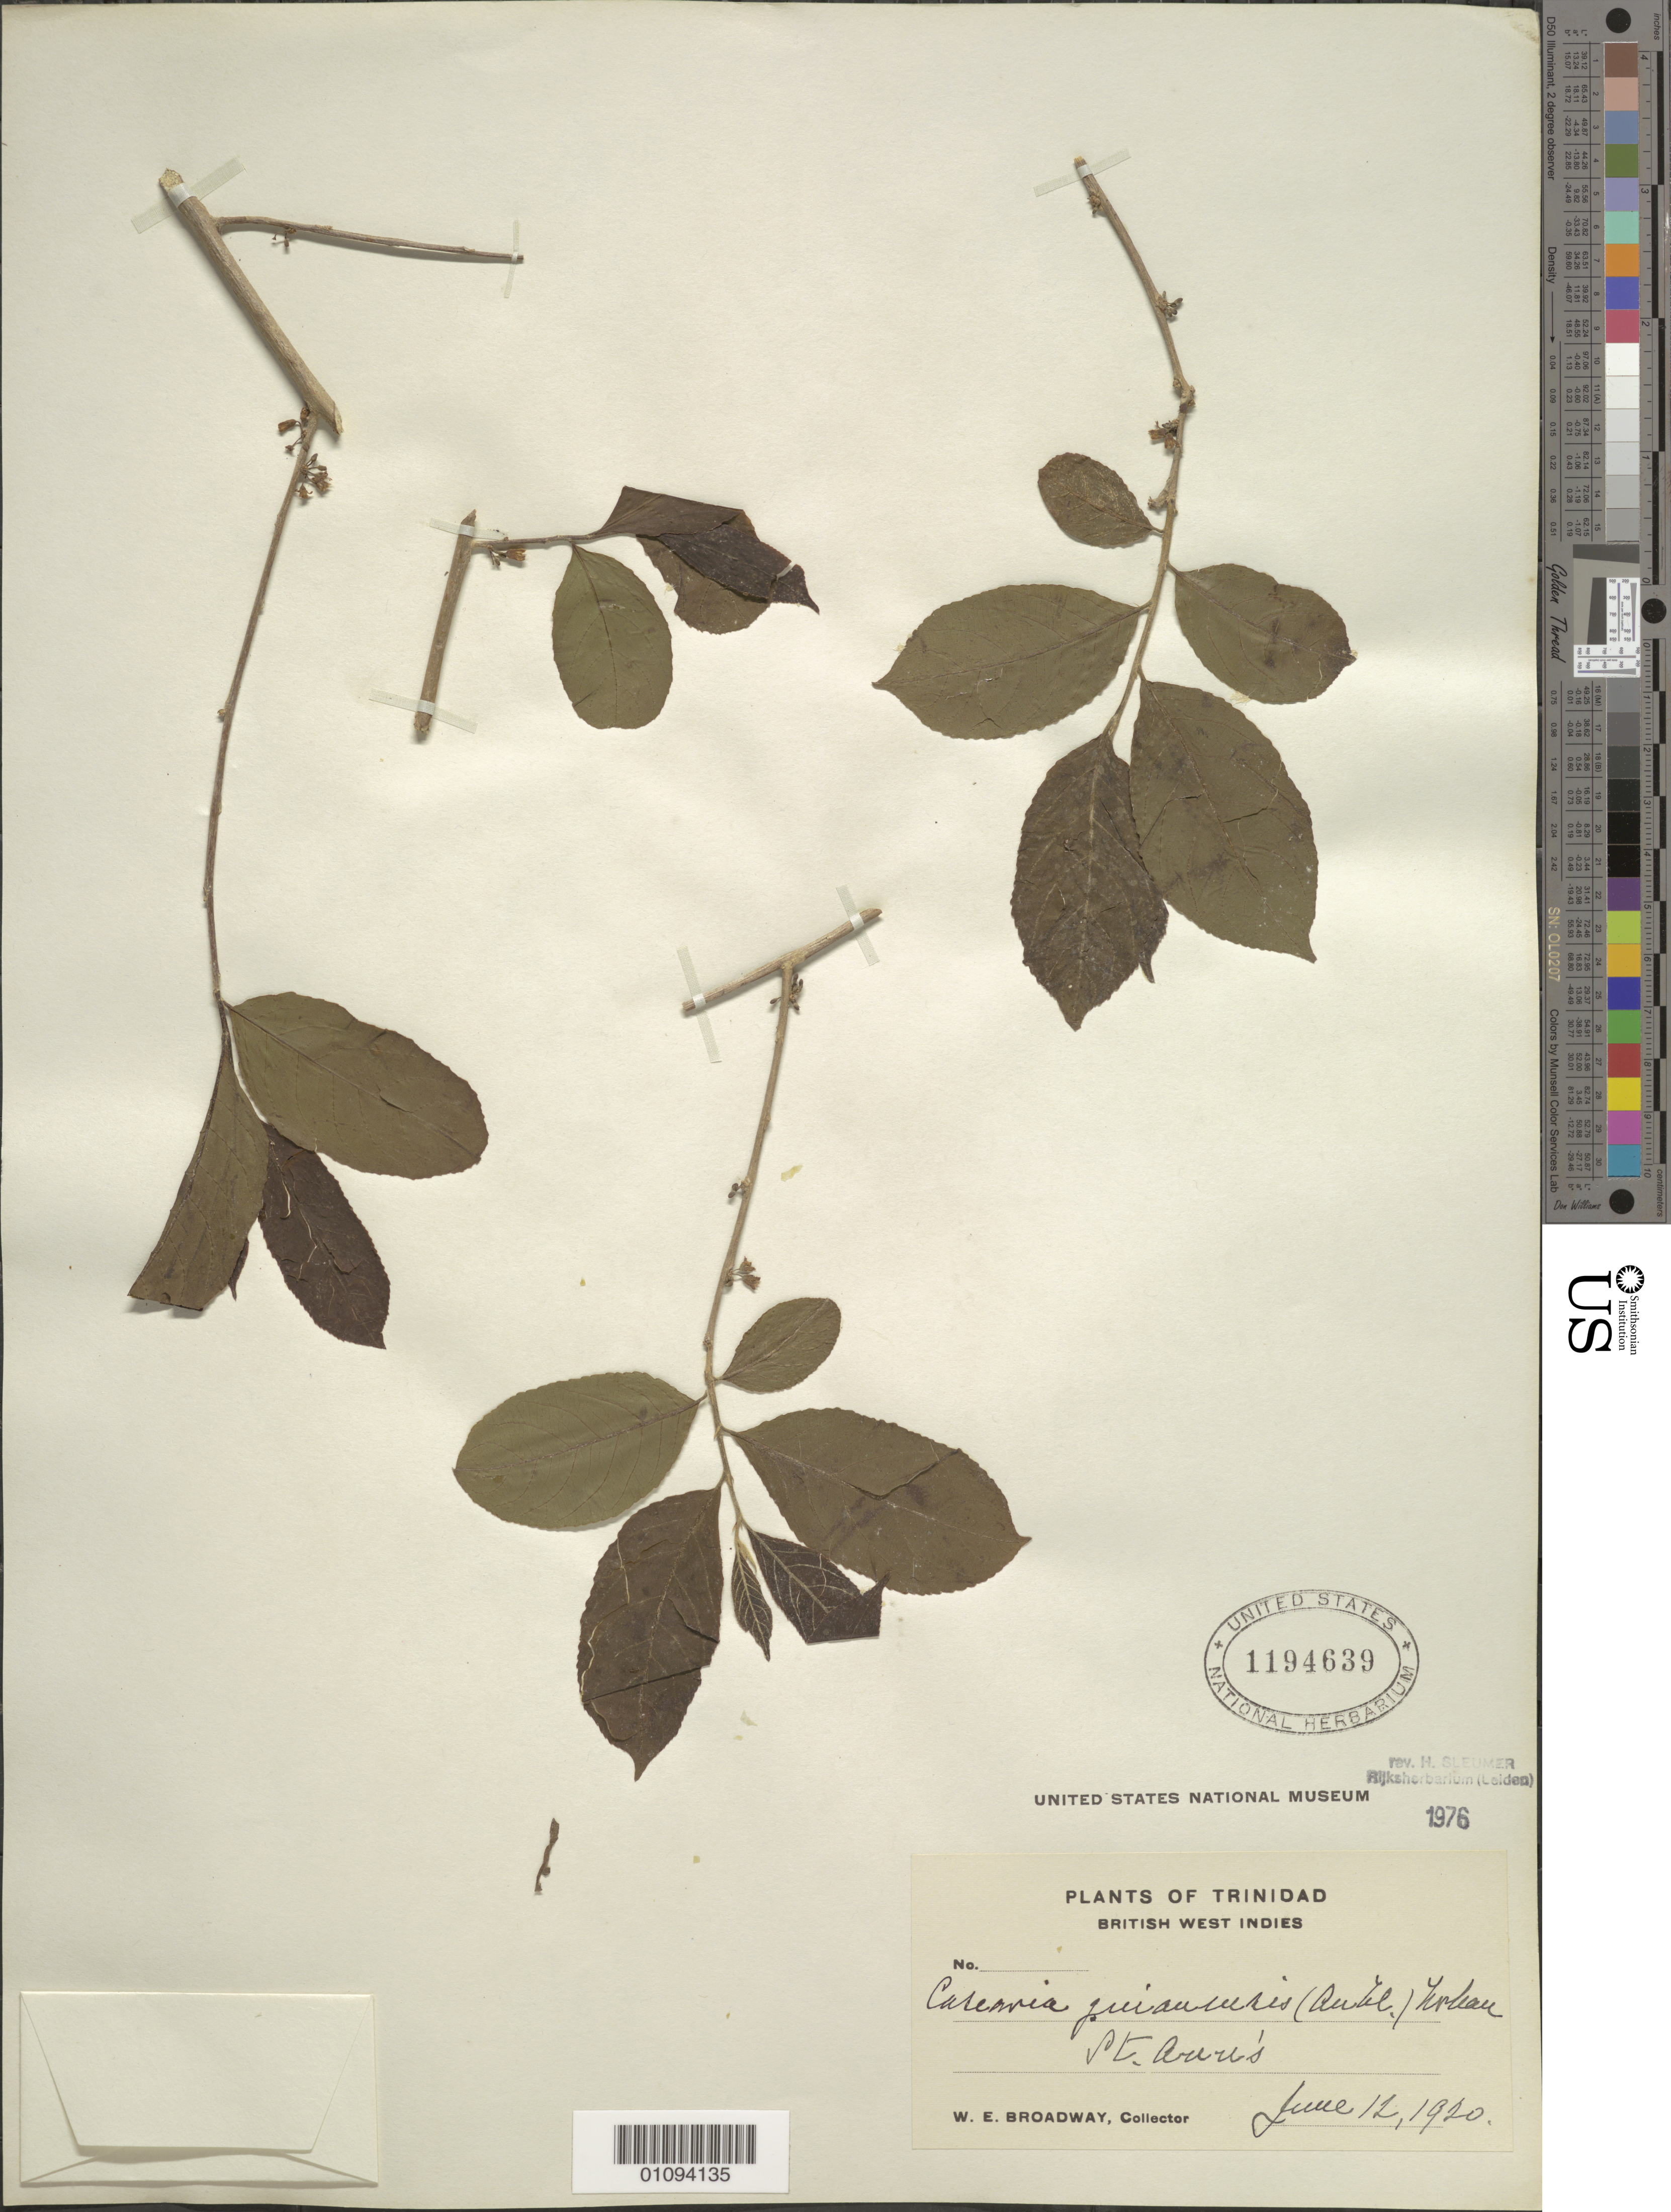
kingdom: Plantae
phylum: Tracheophyta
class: Magnoliopsida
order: Malpighiales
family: Salicaceae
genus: Casearia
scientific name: Casearia guianensis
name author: (Aubl.) Urb.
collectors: W. E. Broadway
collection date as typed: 12 Jun 1920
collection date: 1920-06-12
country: Trinidad and Tobago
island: Trinidad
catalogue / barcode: US 1194639